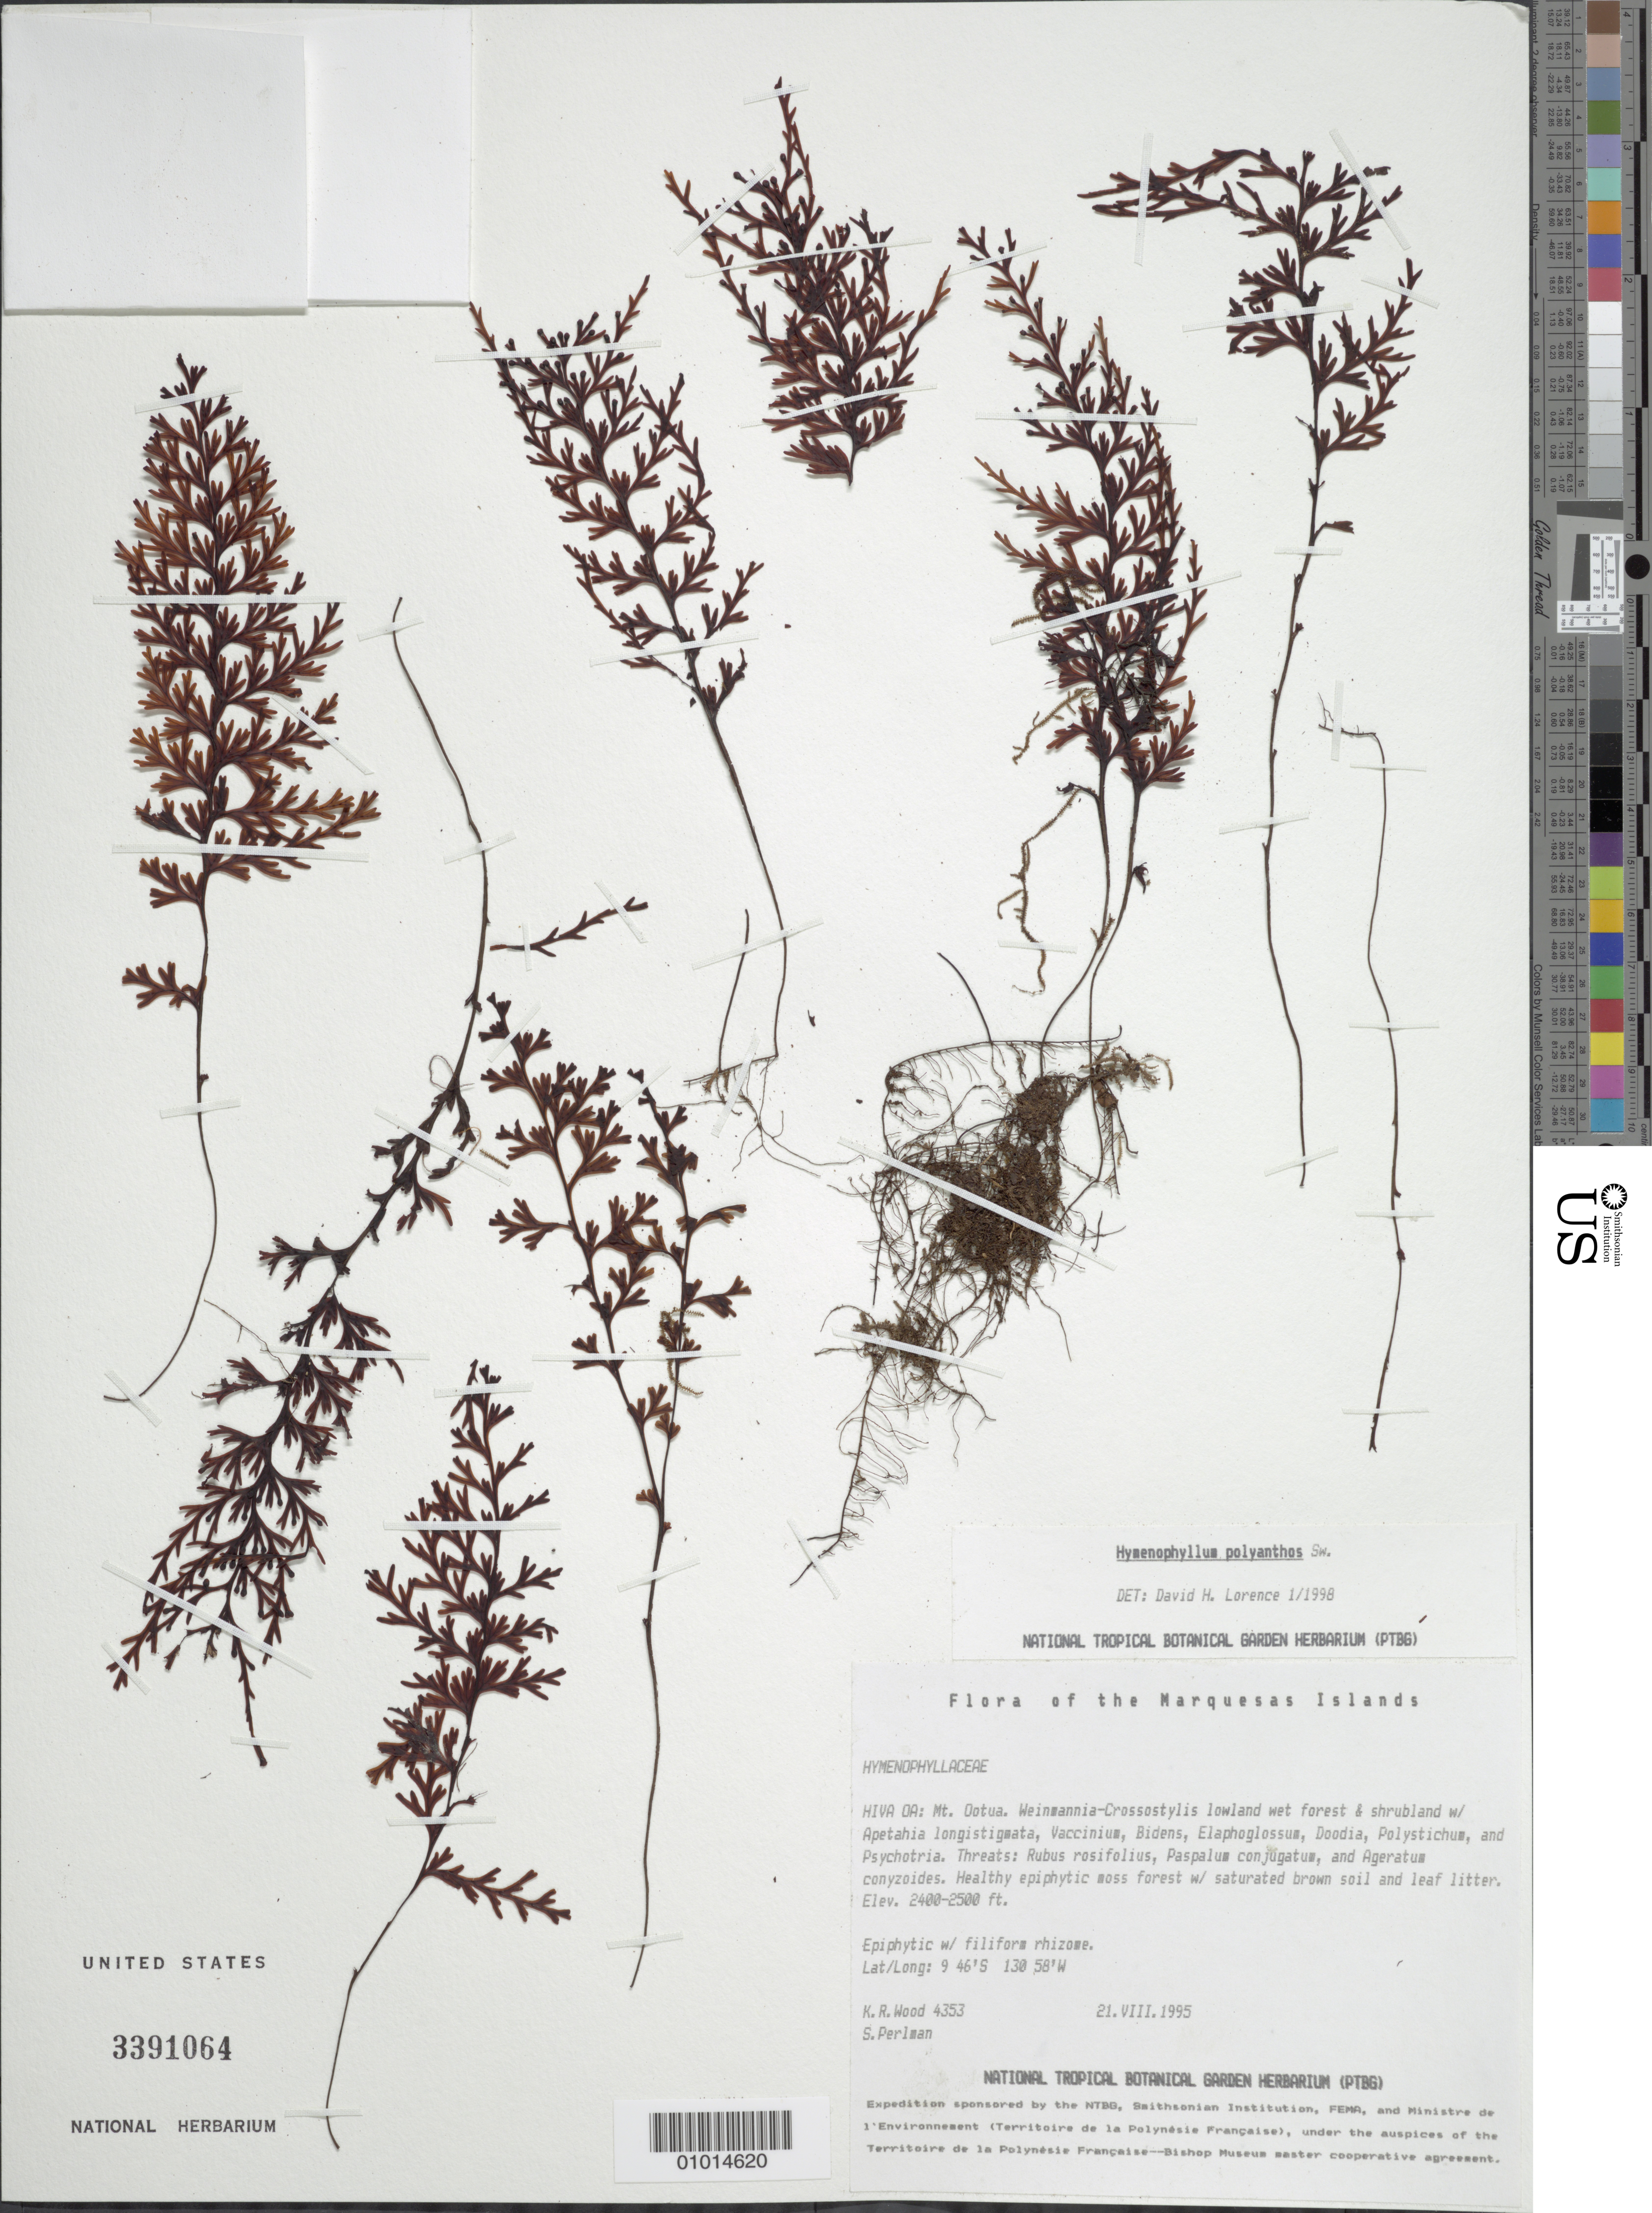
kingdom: Plantae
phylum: Tracheophyta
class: Polypodiopsida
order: Hymenophyllales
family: Hymenophyllaceae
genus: Hymenophyllum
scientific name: Hymenophyllum polyanthos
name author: (Sw.) Sw.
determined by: Lorence, David H., (PTBG), National Tropical Botanical Garden (UNITED STATES)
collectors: K. R. Wood & S. P. Perlman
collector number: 4353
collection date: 1995-08-21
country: French Polynesia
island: Hiva Oa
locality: Mt. Ootua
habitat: Weinmannia-Crossostylis lowland wet forest & shrubland, Healthy epiphytic moss forest w/ saturated brown soil and leaf litter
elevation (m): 732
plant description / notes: Rubus rosifolius, Paspalum conjugatum, Ageratum conyzoides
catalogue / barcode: US 3391064